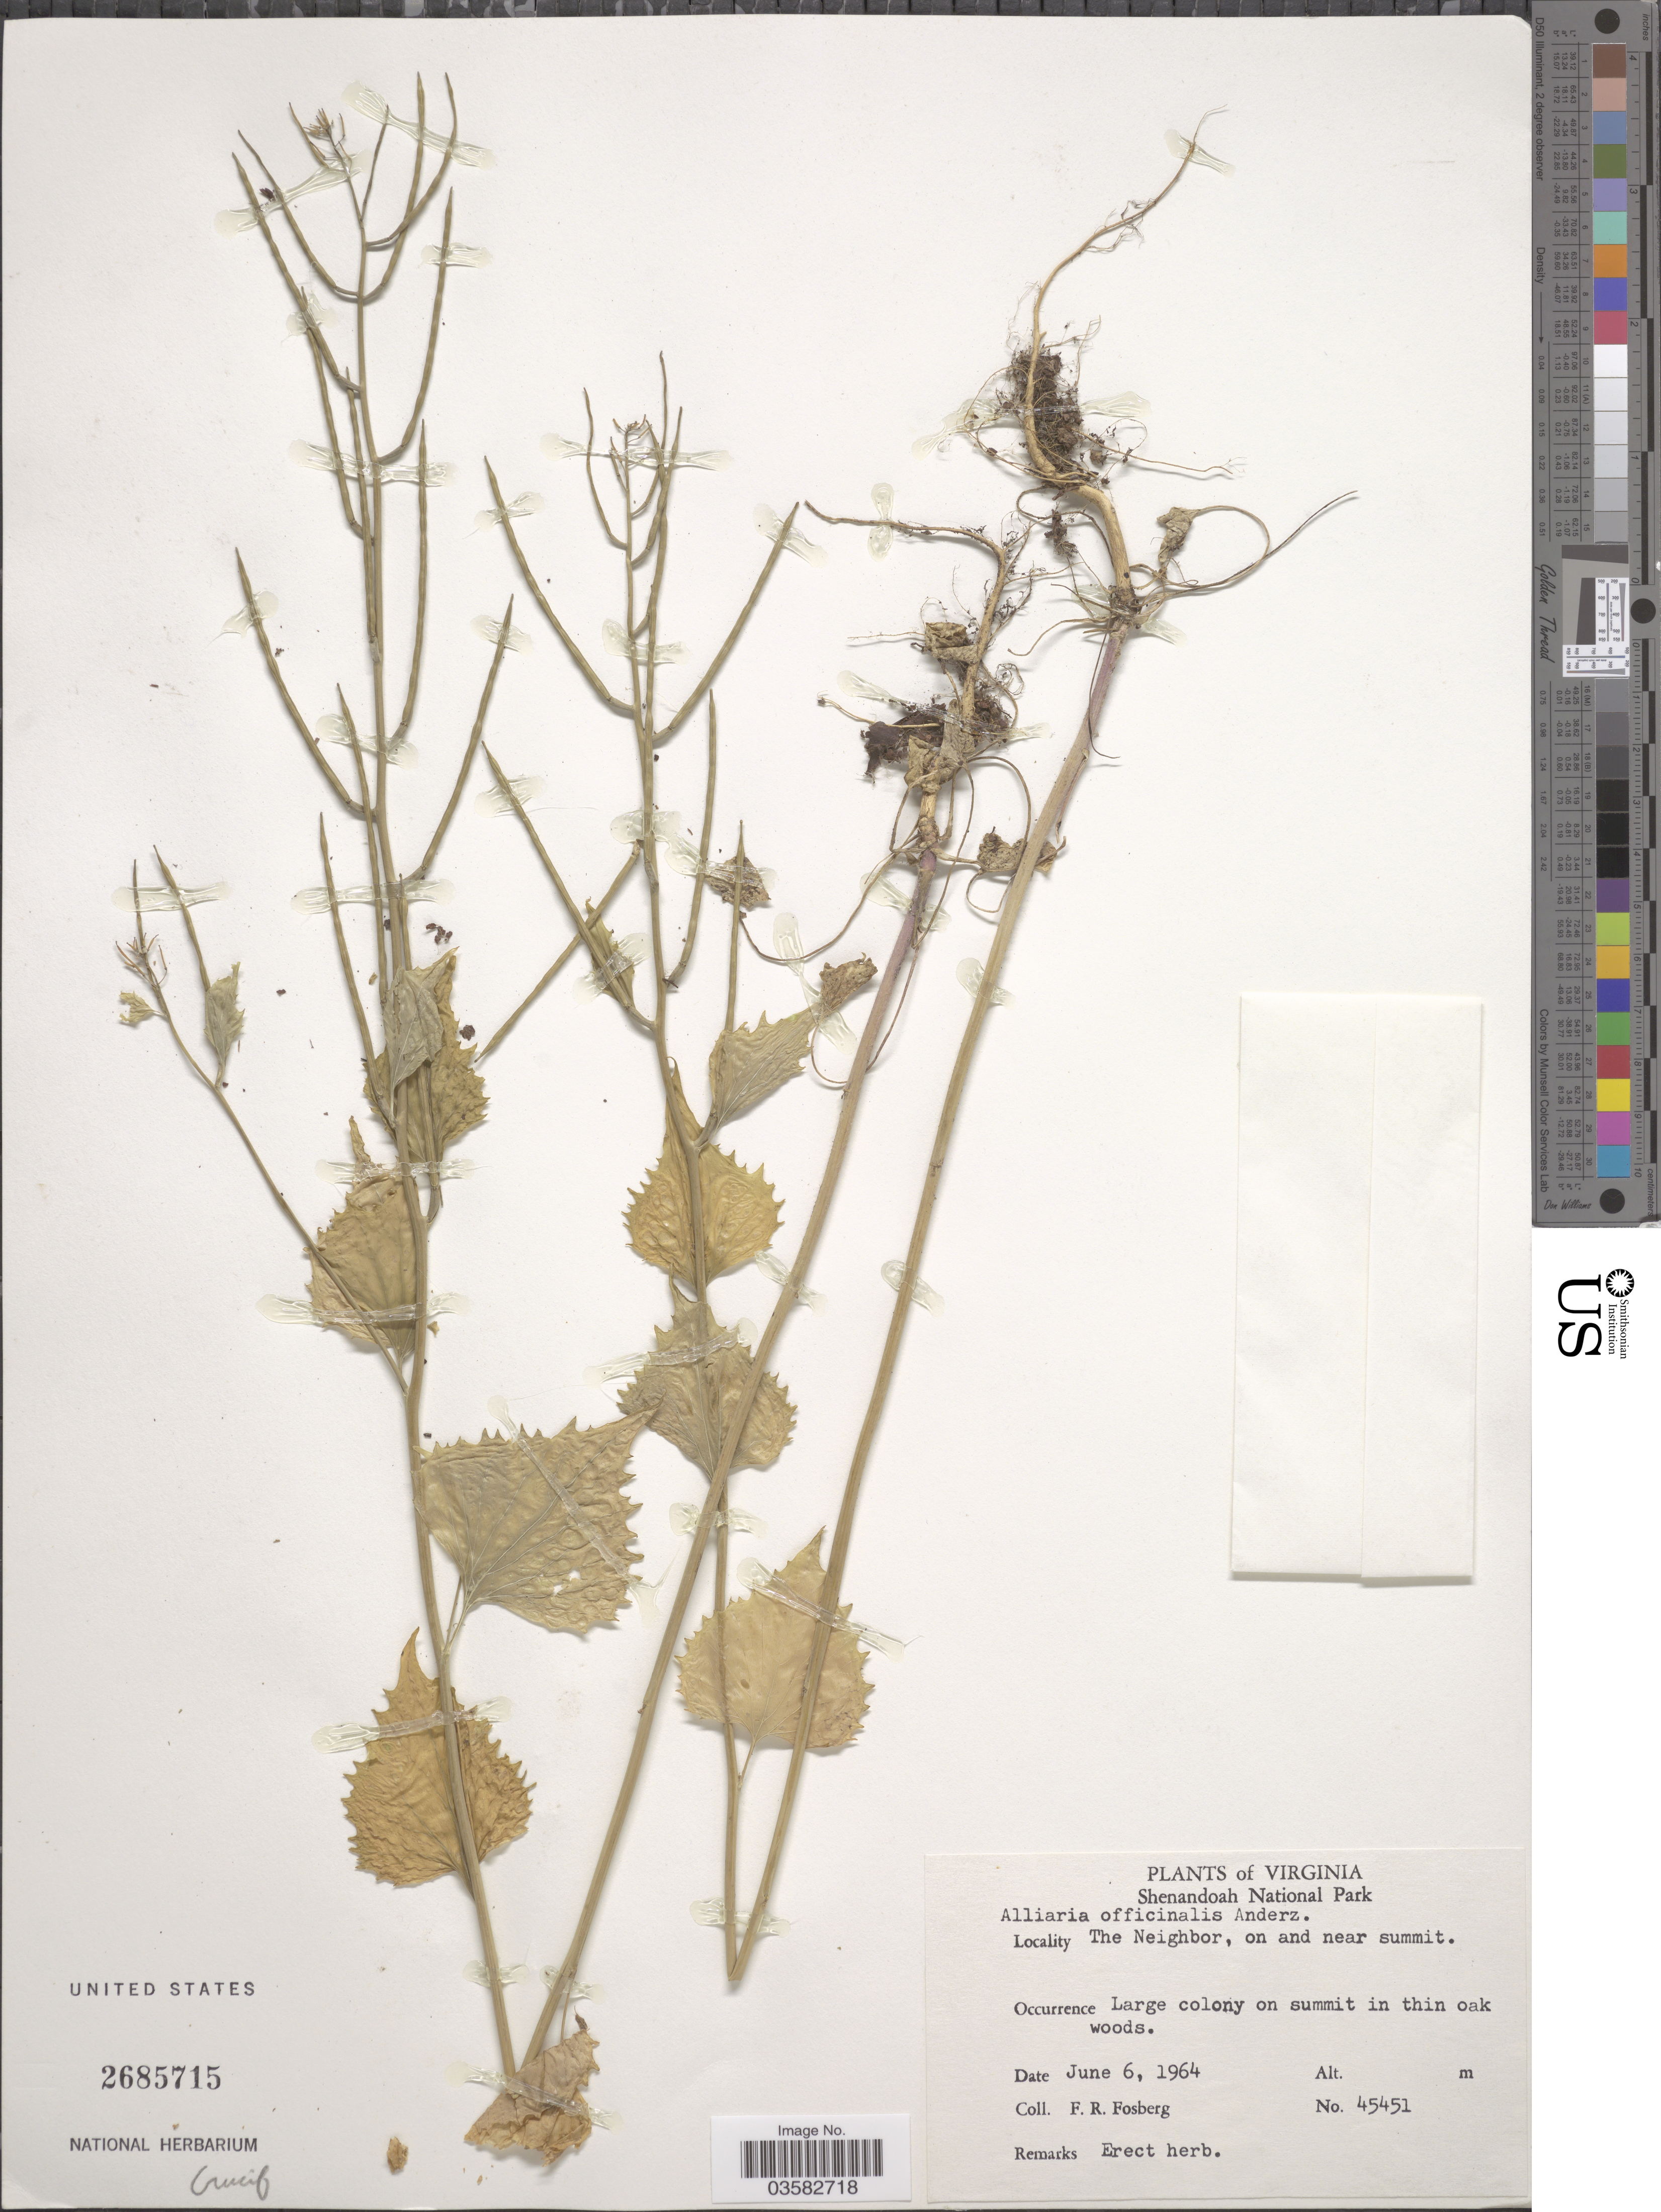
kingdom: Plantae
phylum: Tracheophyta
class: Magnoliopsida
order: Brassicales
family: Brassicaceae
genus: Alliaria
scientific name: Alliaria officinalis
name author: Andrz. ex DC.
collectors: F. R. Fosberg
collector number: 45451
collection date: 1964-06-06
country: United States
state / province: Virginia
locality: Shenandoah National Park. The Neighbor, on and near summit.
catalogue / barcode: US 2685715